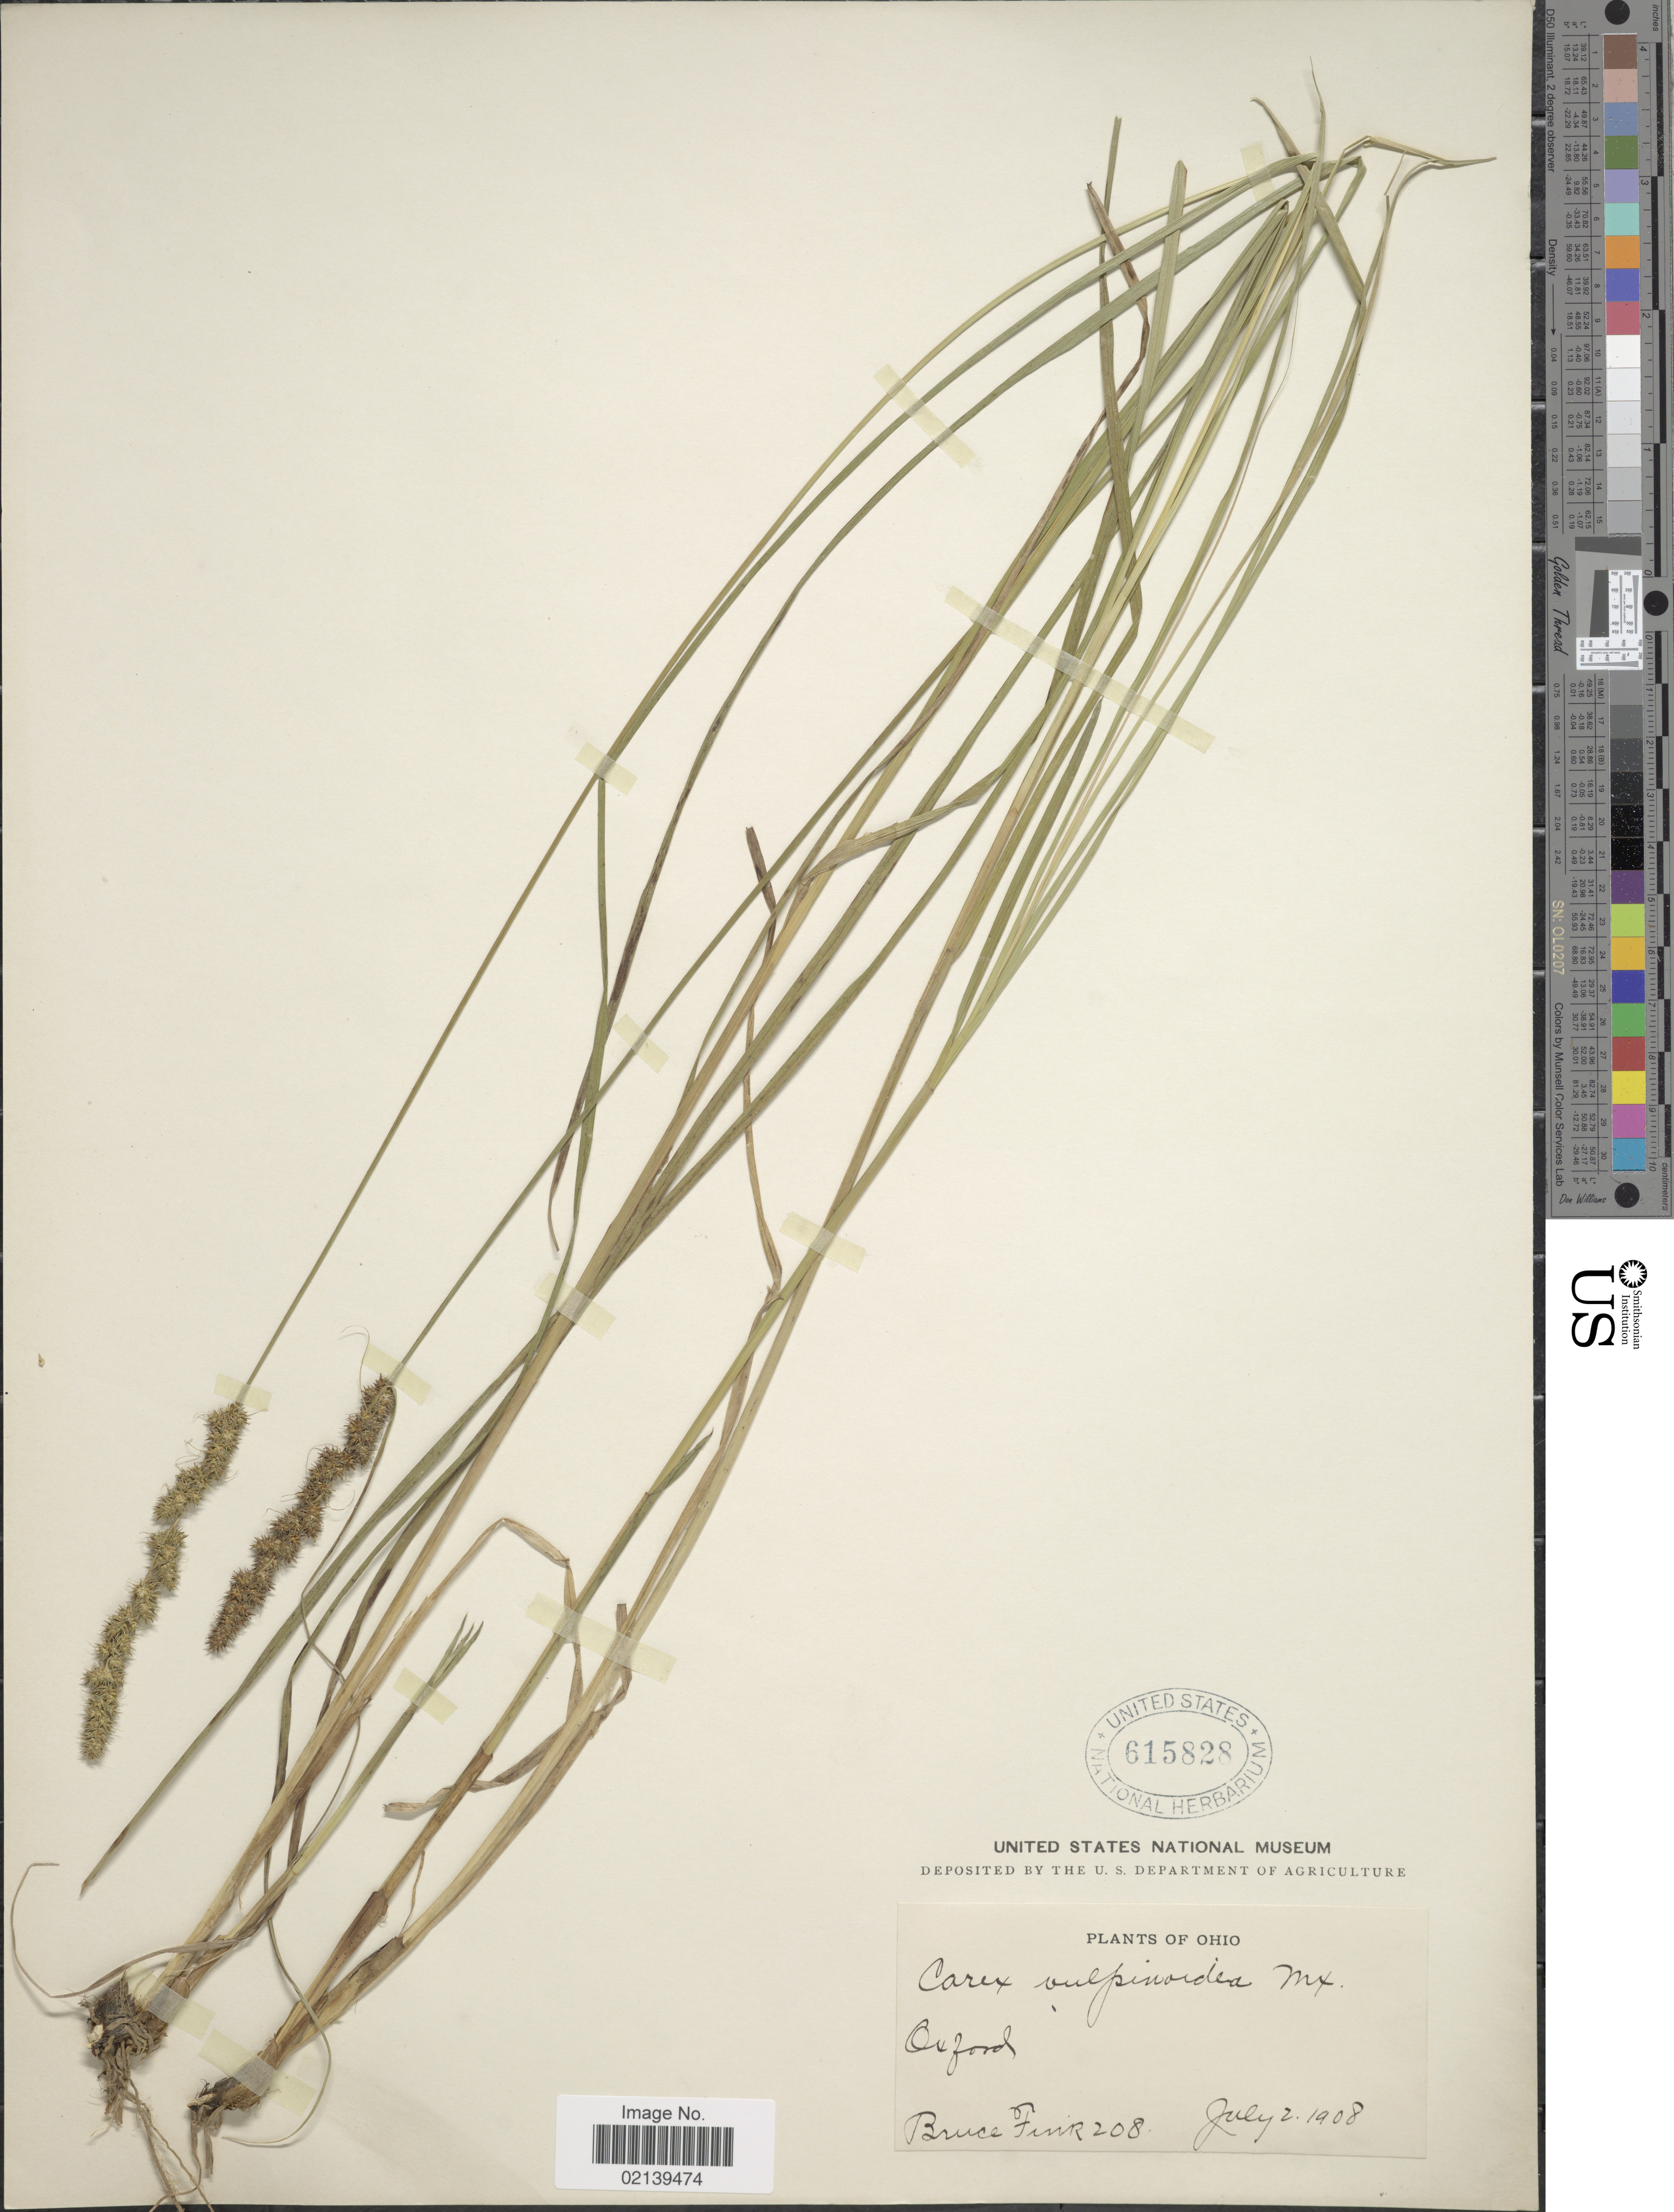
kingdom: Plantae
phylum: Tracheophyta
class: Liliopsida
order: Poales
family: Cyperaceae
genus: Carex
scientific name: Carex vulpinoidea Michx.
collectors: B. Fink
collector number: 208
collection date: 1908-07-02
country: United States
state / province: Ohio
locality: Oxford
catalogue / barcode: US 615828